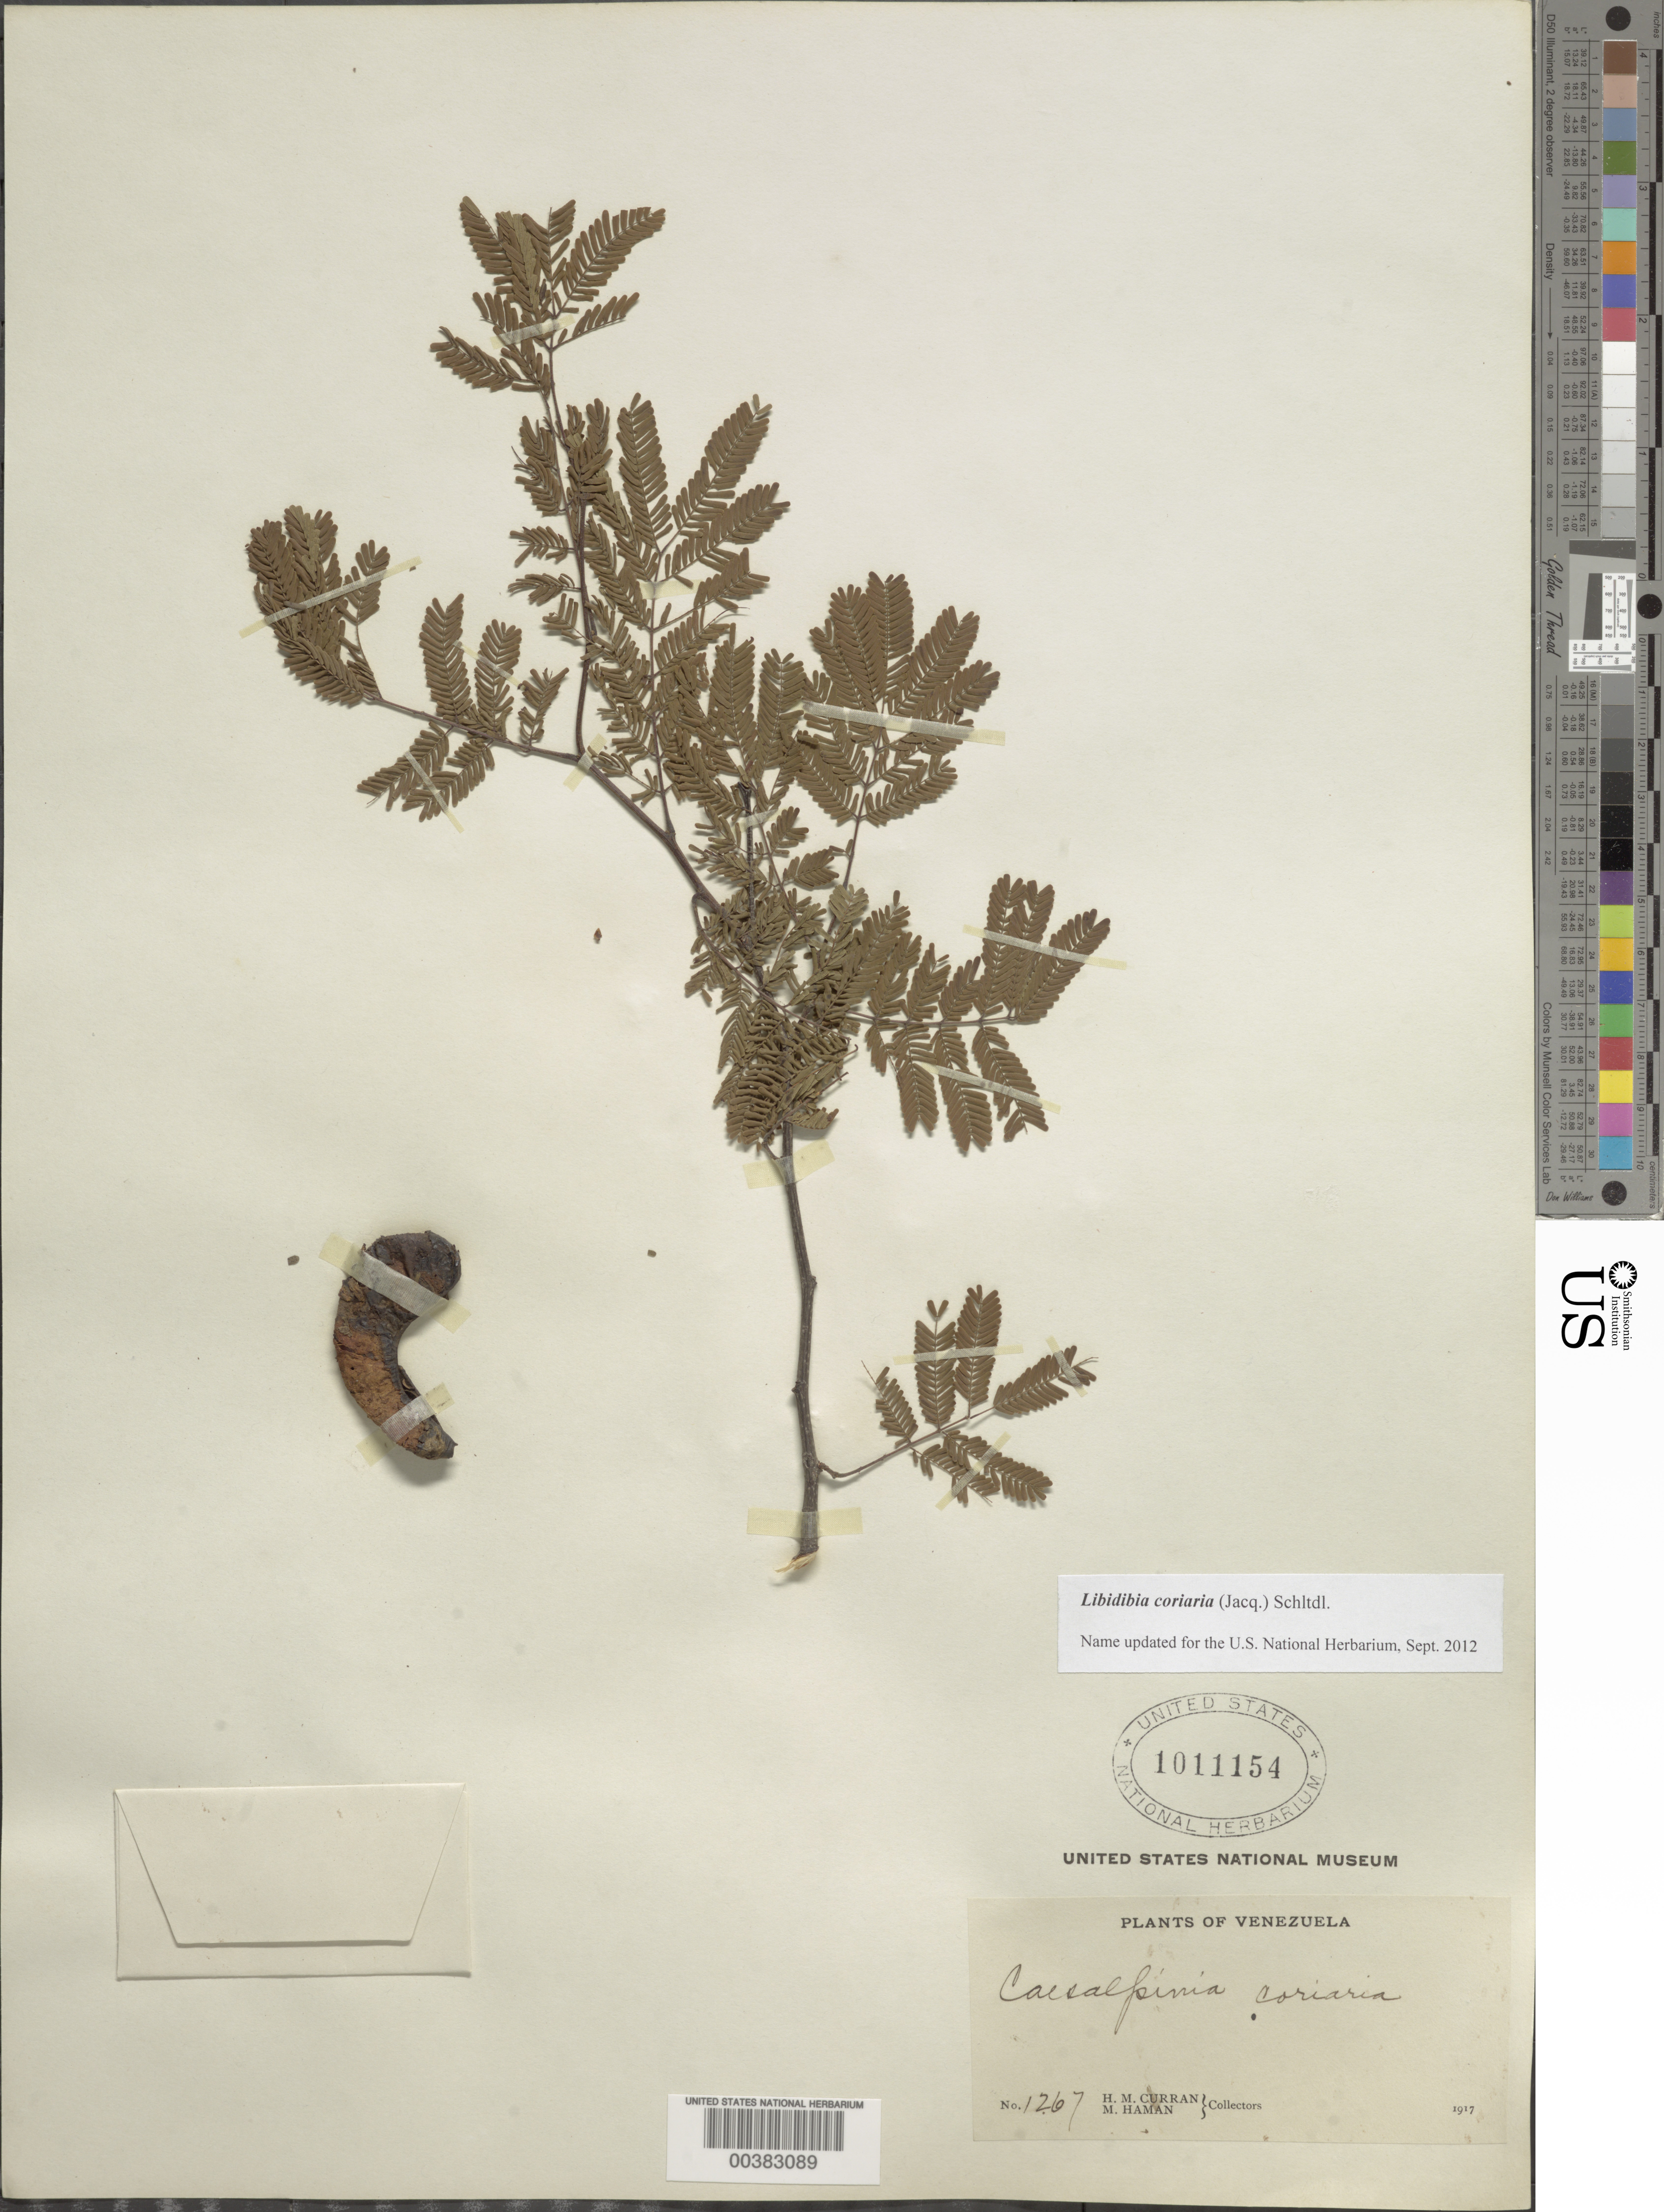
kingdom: Plantae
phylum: Tracheophyta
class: Magnoliopsida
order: Fabales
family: Fabaceae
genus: Libidibia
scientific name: Libidibia coriaria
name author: (Jacq.) Schltdl.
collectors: H. M. Curran & M. Haman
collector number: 1267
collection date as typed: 1917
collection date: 1917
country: Venezuela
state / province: Mérida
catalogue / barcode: US 1011154